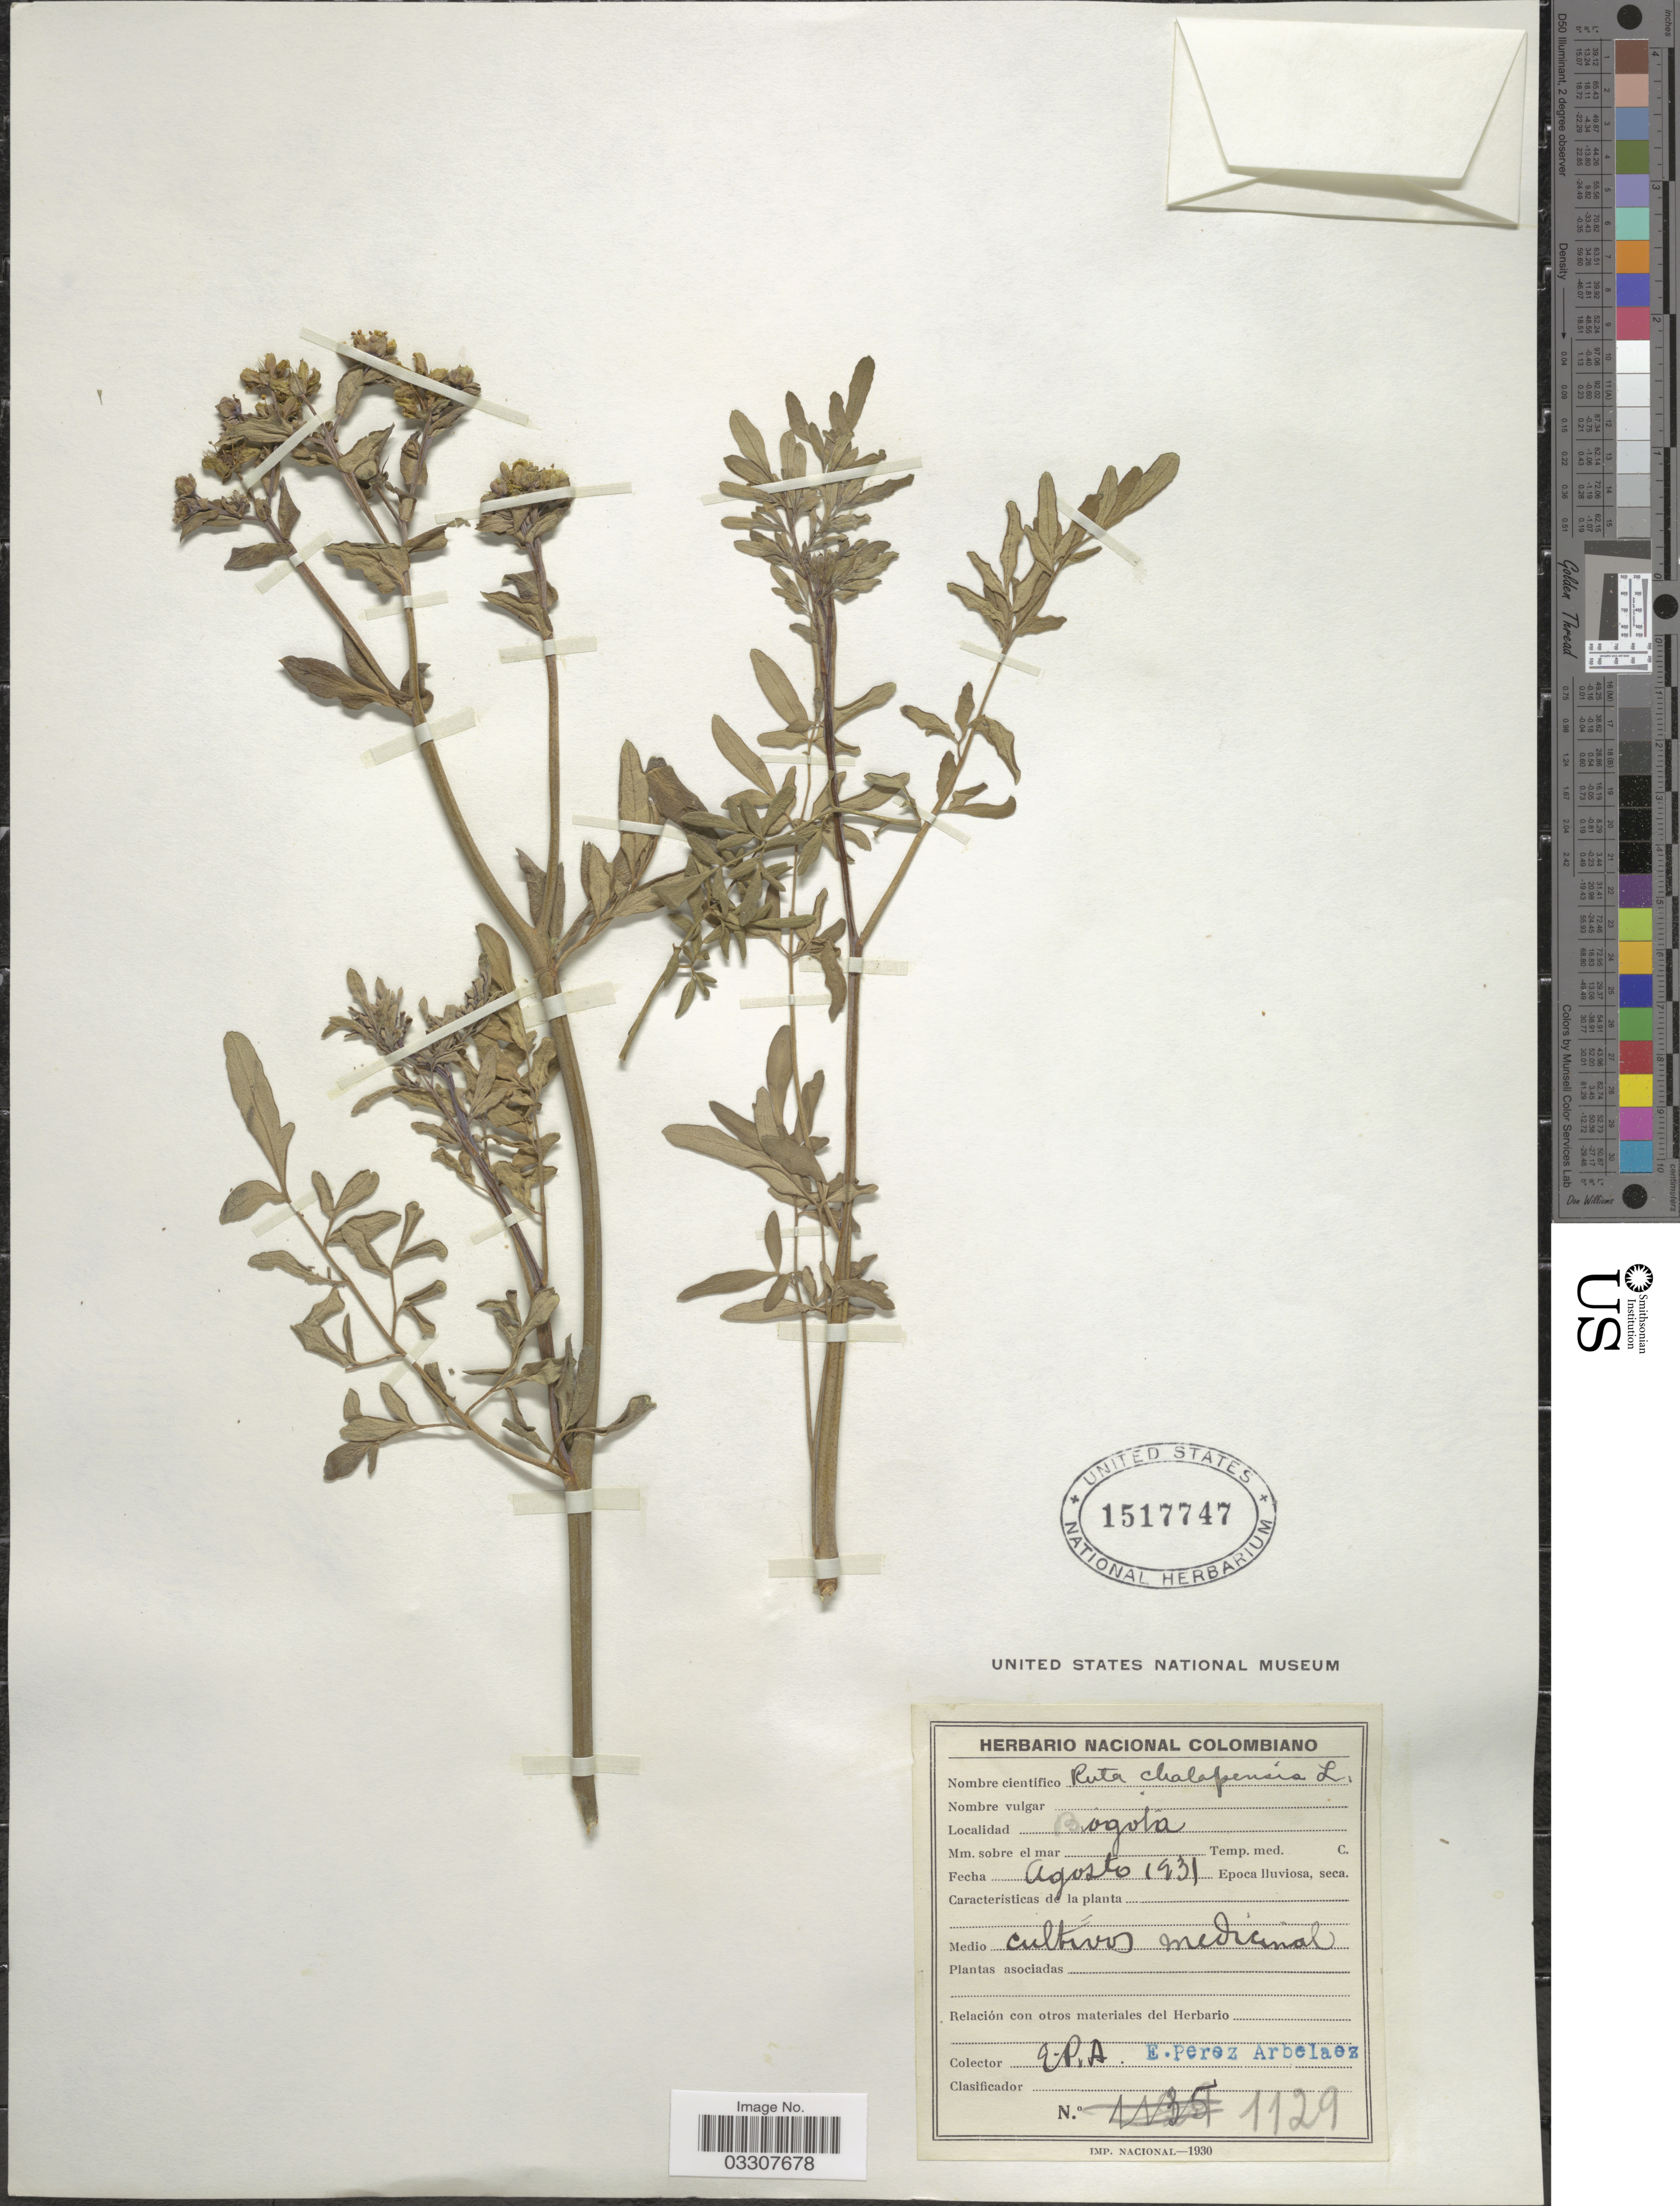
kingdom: Plantae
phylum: Tracheophyta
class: Magnoliopsida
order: Sapindales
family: Rutaceae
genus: Ruta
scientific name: Ruta chalepensis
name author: L.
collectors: E. Pérez Arbeláez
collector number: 1129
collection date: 1931-08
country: Colombia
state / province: Bogota D.C.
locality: Bogota.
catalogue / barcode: US 1517747